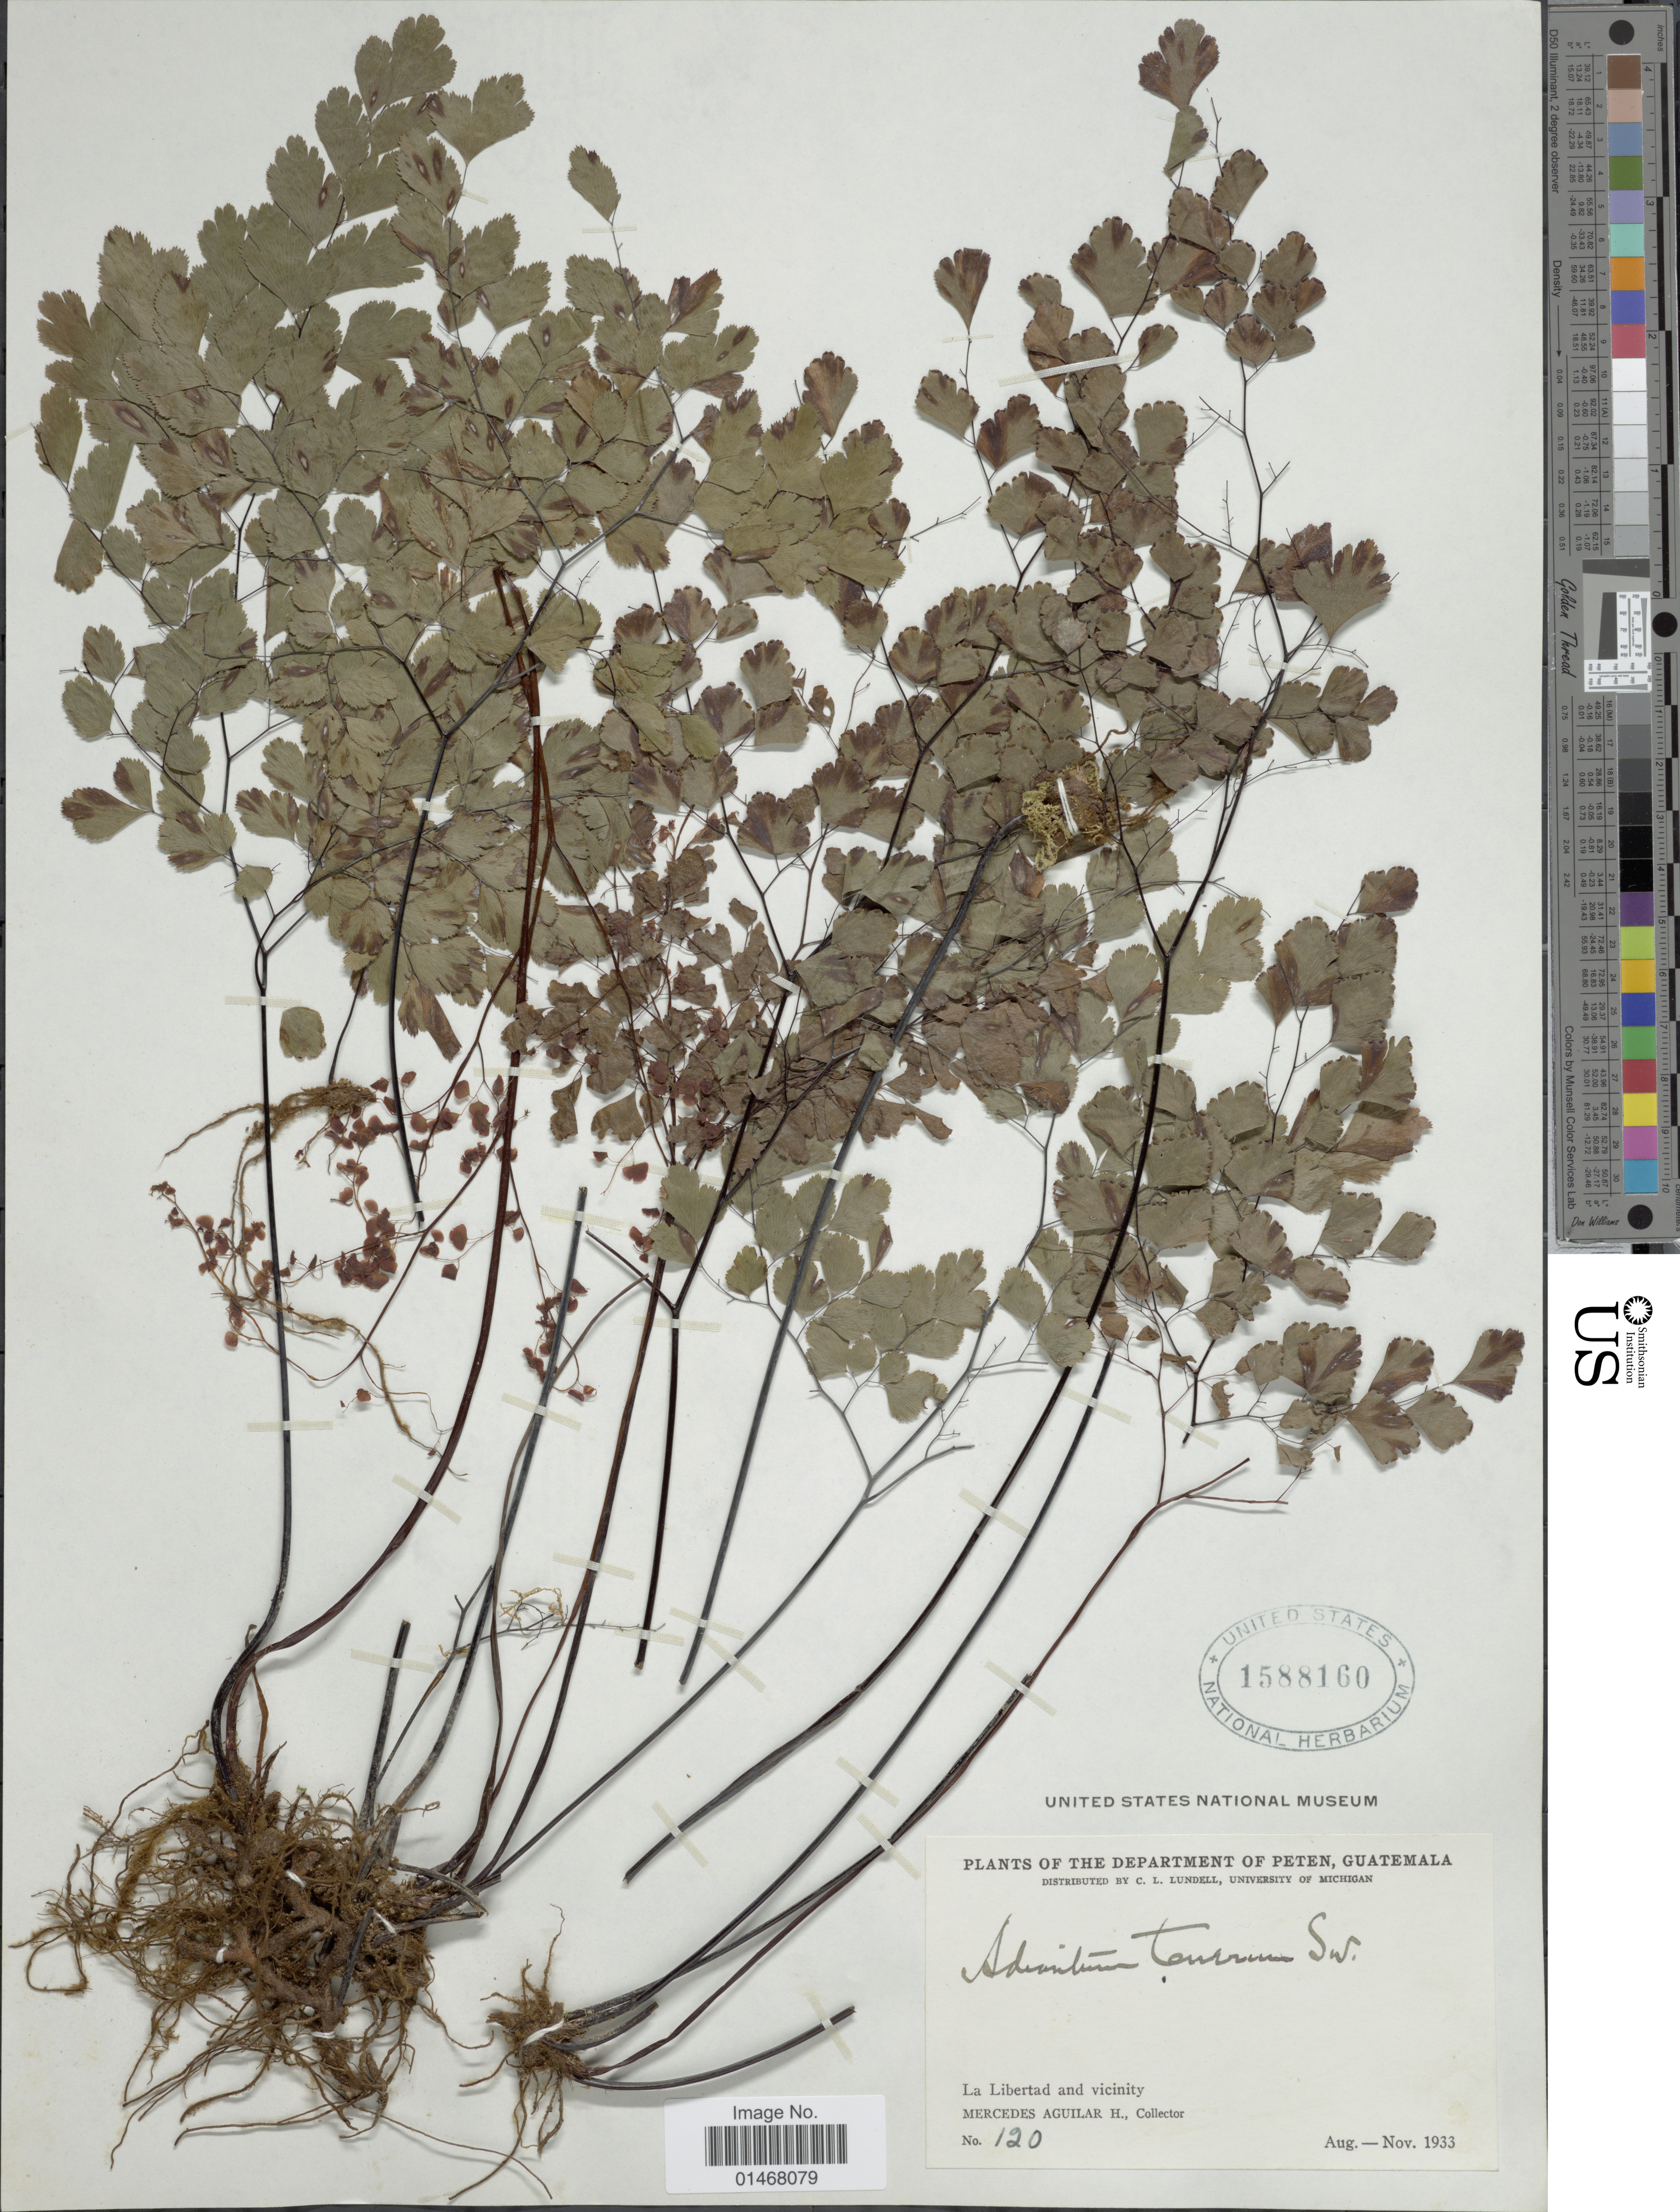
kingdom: Plantae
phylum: Tracheophyta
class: Polypodiopsida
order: Polypodiales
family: Pteridaceae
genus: Adiantum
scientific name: Adiantum tenerum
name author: Sw.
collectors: M. Aguilar H.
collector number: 120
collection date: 1933-08/1933-11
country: Guatemala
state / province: El Petén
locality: The Department of Peten, La Libertad and vicinity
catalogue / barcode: US 1588160